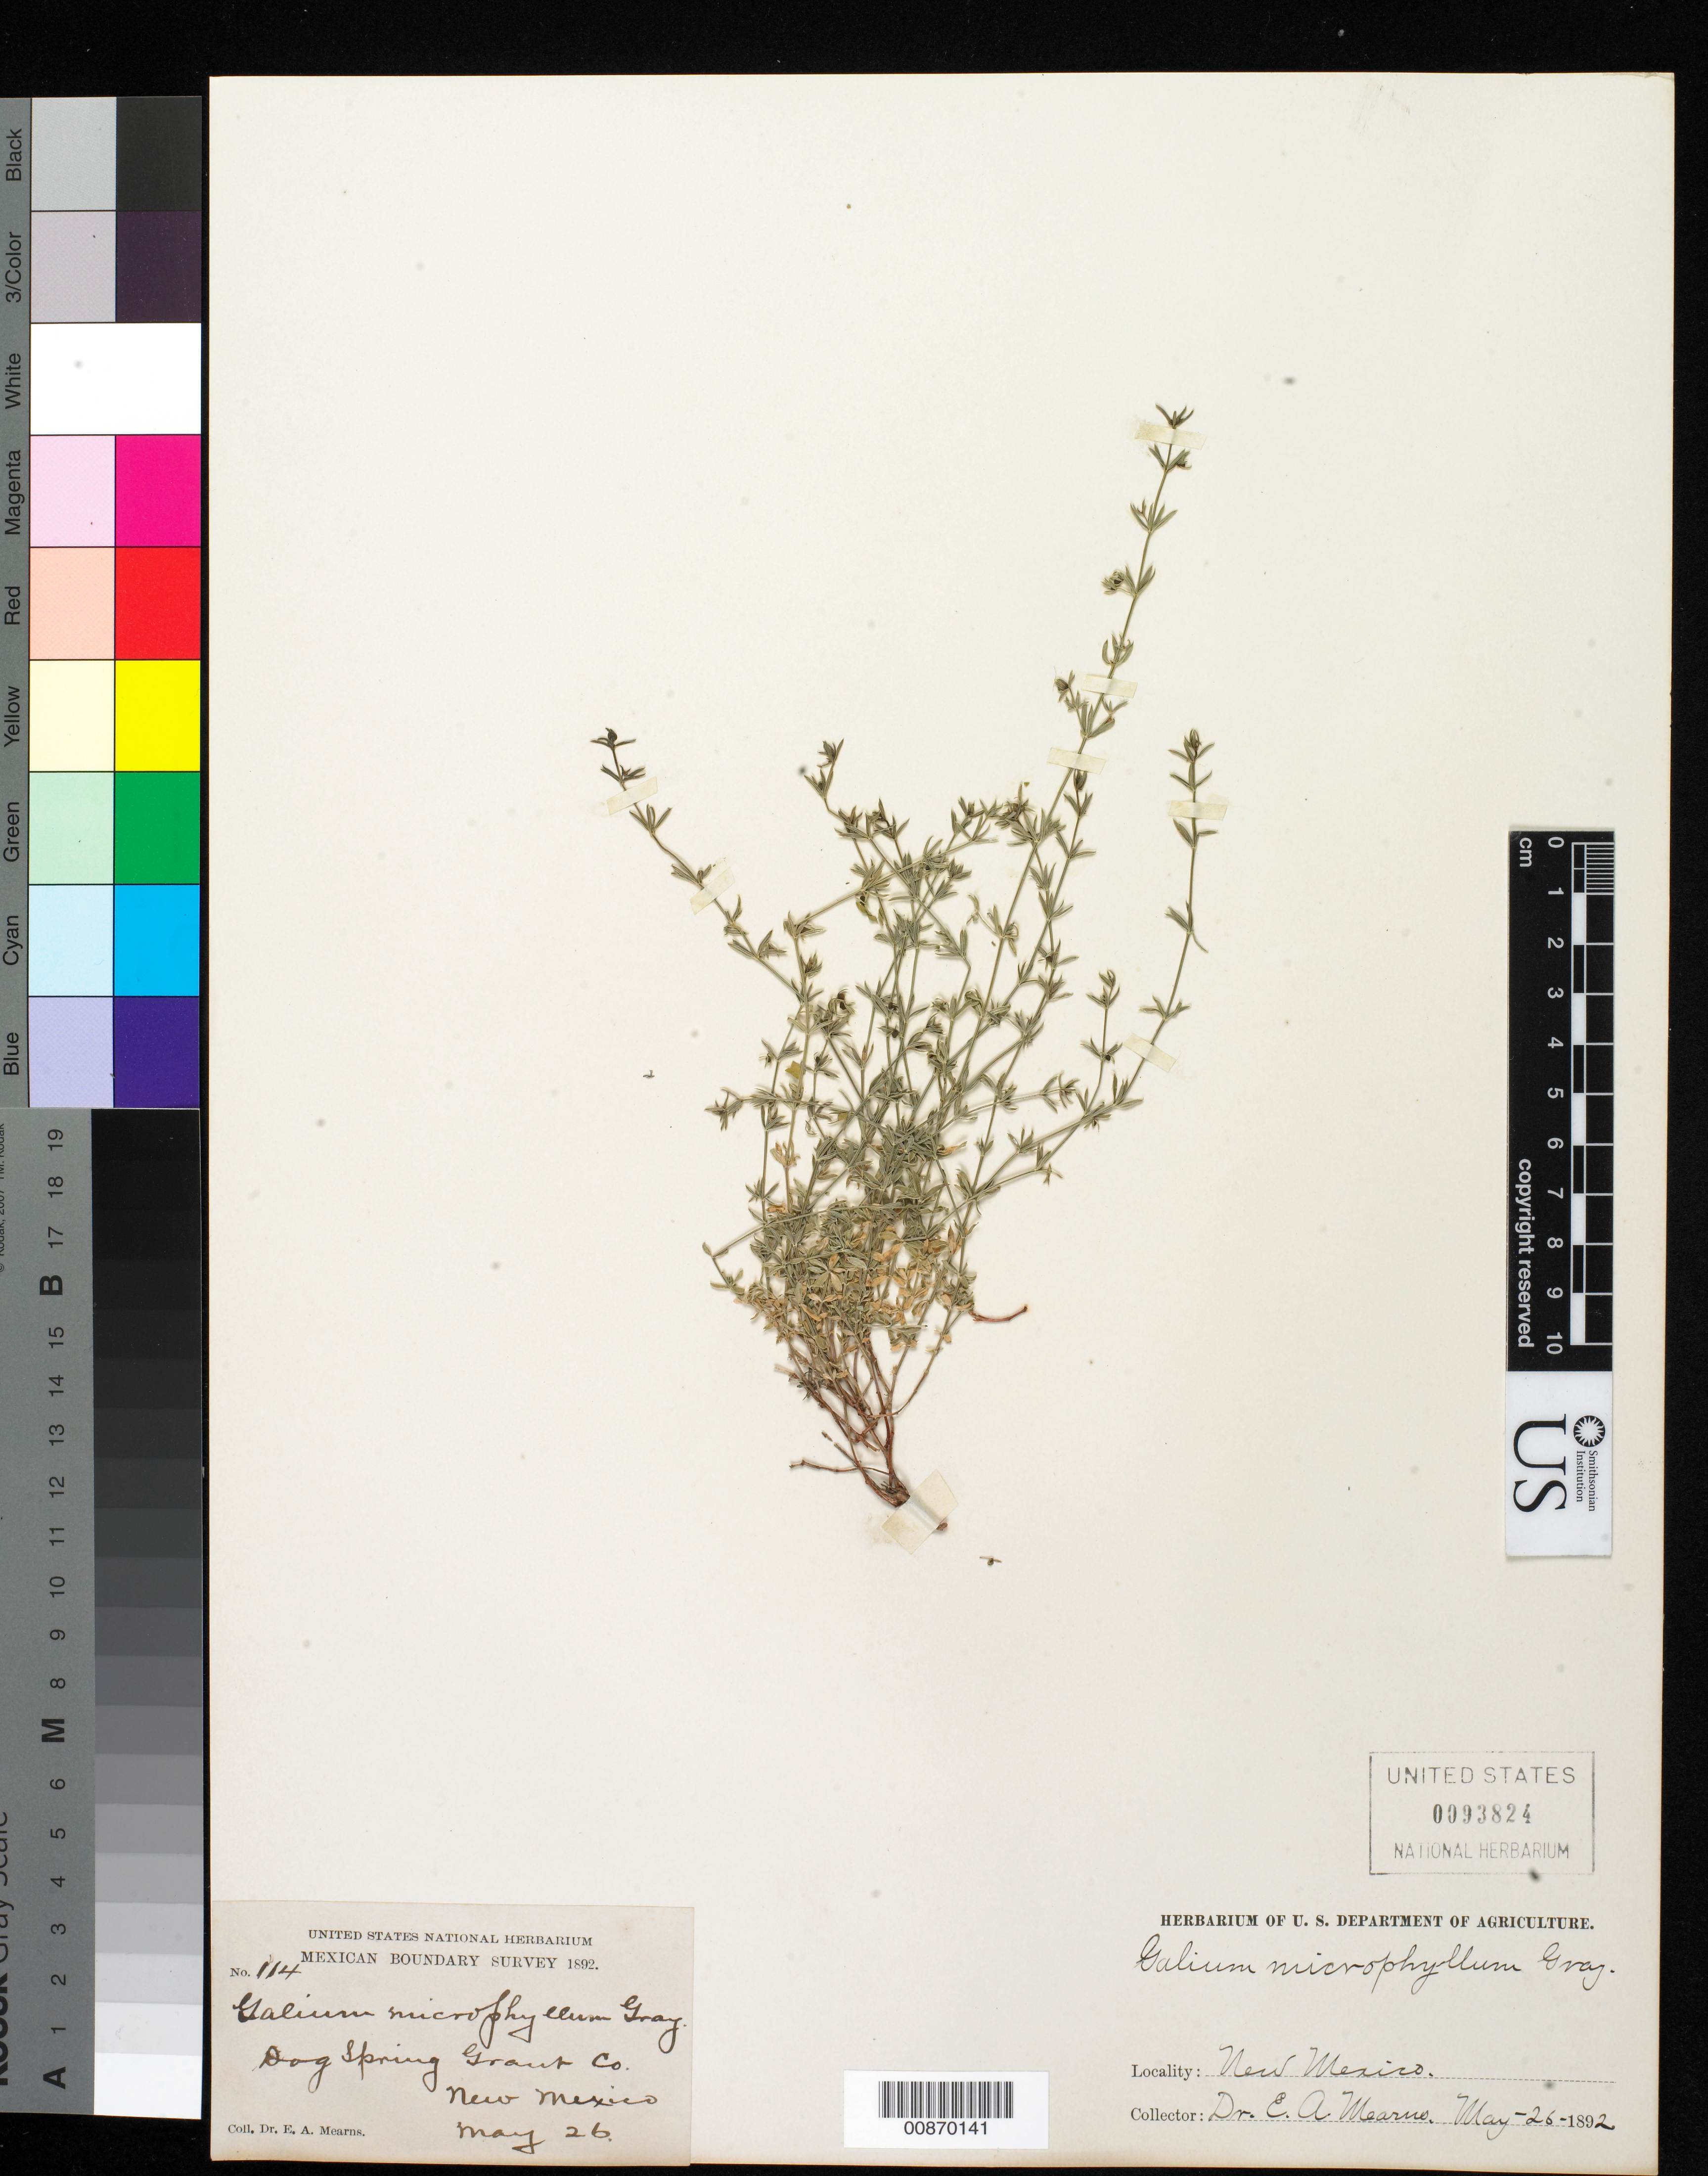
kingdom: Plantae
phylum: Tracheophyta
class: Magnoliopsida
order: Gentianales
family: Rubiaceae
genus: Galium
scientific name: Galium microphyllum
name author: A. Gray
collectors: E. A. Mearns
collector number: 114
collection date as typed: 26 May 1892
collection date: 1892-05-26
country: United States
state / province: New Mexico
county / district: Grant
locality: Dog Spring, Grant County, New Mexico.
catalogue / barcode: US 93824